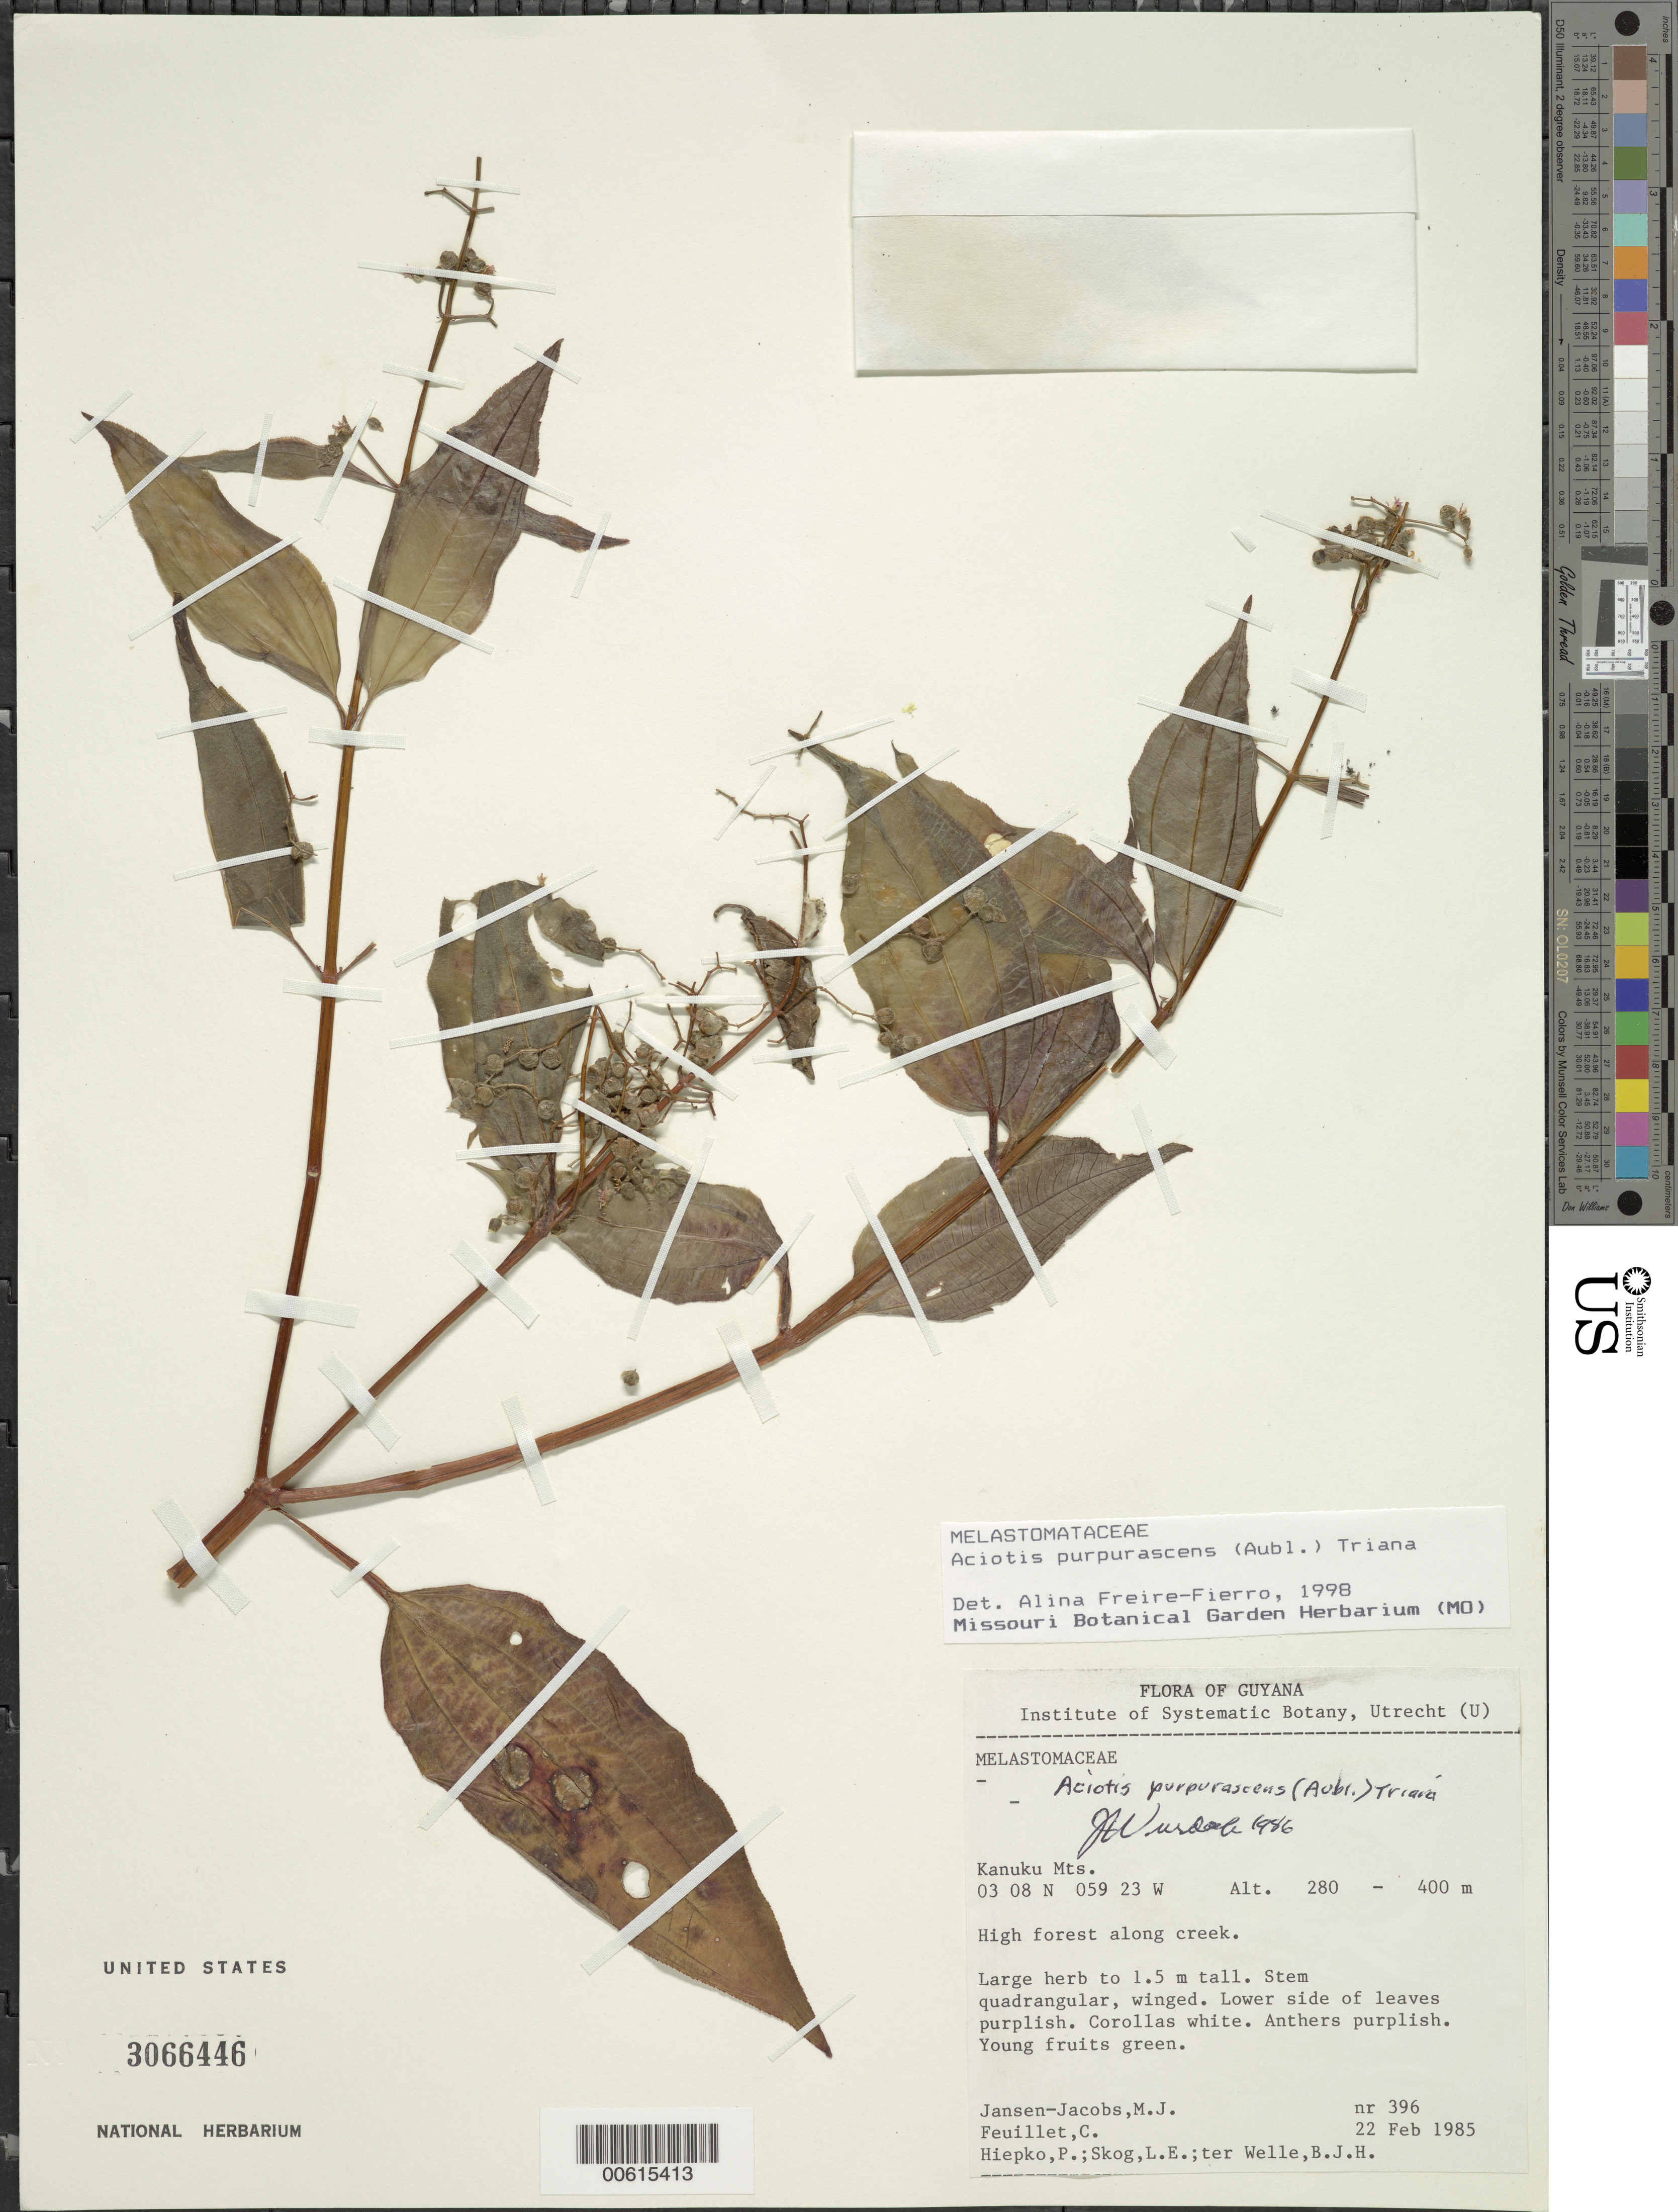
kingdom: Plantae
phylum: Tracheophyta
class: Magnoliopsida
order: Myrtales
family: Melastomataceae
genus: Aciotis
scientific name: Aciotis purpurascens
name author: (Aubl.) Triana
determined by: Freire-Fierro, A.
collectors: M. J. Jansen-Jacobs, C. Feuillet, P. H. Hiepko, L. E. Skog & B. Welle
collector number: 396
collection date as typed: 22-Feb-85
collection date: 1985-02-22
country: Guyana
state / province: U. Takutu-U. Essequibo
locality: Kanuku Mts.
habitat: High forest along creek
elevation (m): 280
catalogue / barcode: US 3066446